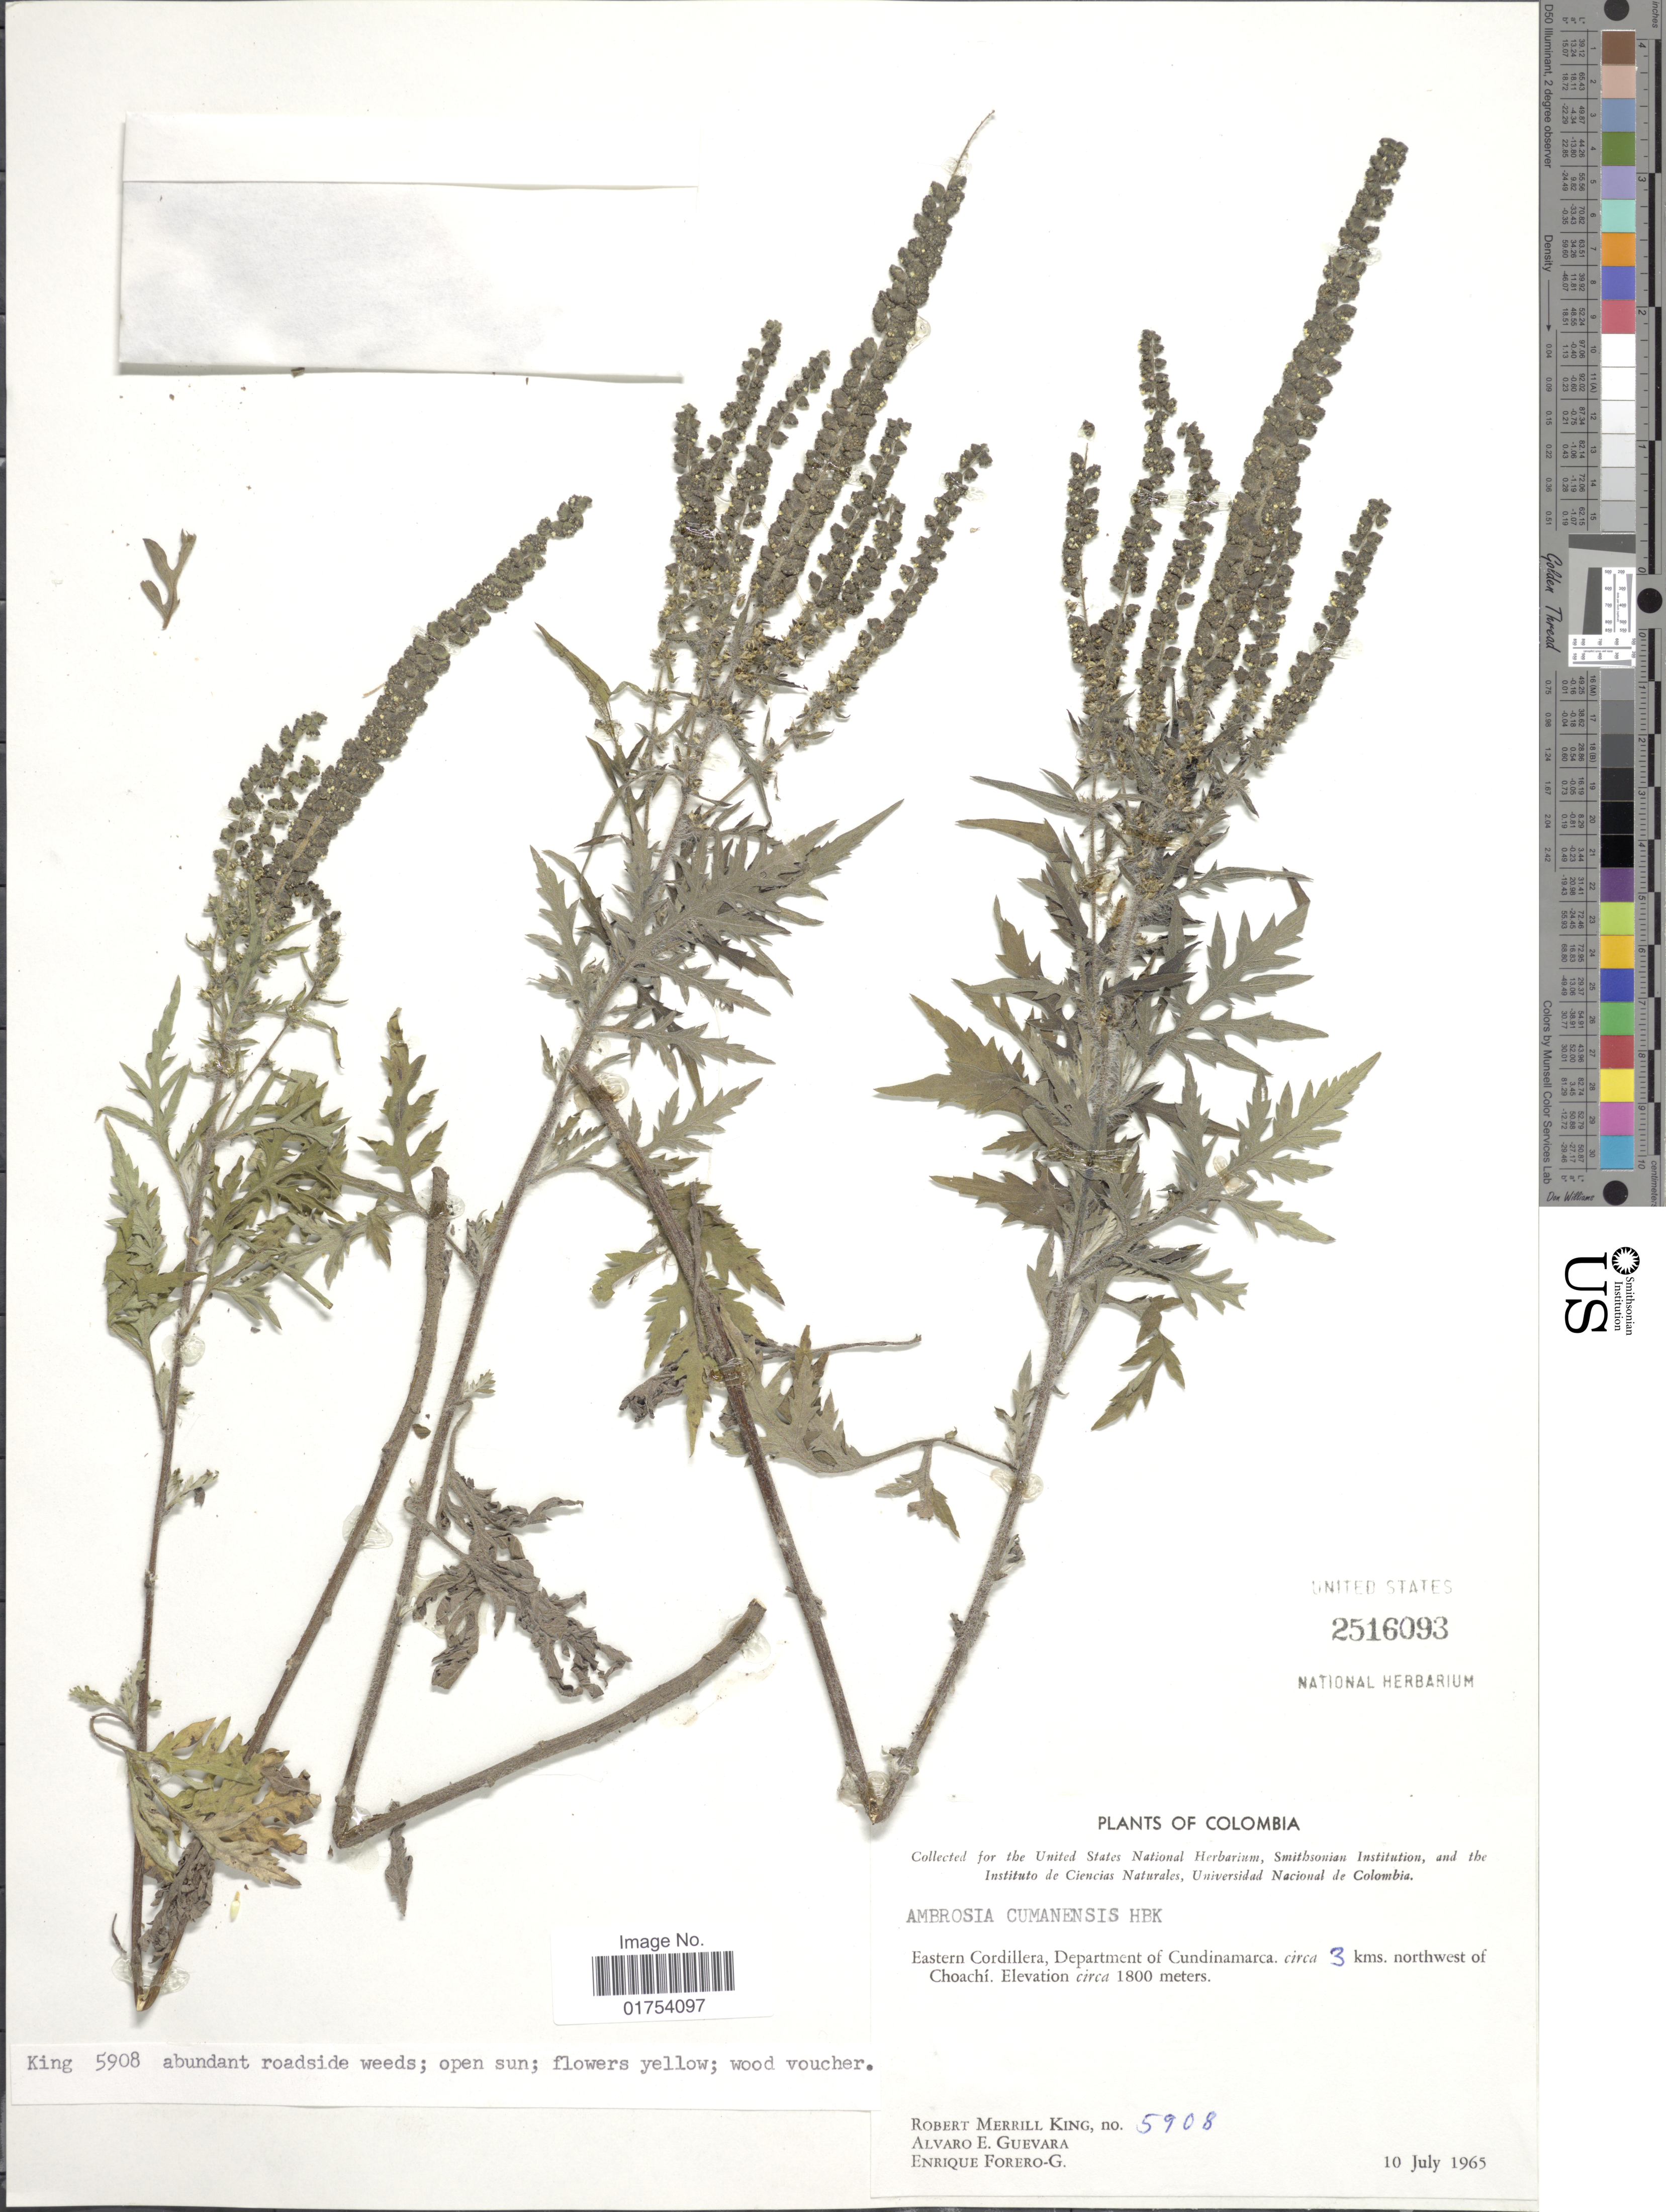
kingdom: Plantae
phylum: Tracheophyta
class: Magnoliopsida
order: Asterales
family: Asteraceae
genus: Ambrosia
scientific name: Ambrosia peruviana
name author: Willd.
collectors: R. M. King, A. E. Guevara & E. Forero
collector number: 5908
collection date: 1965-07-10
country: Colombia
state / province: Cundinamarca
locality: Eastern Cordillera, circa 3 kms northwest of Choachi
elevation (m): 1800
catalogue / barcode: US 2516093